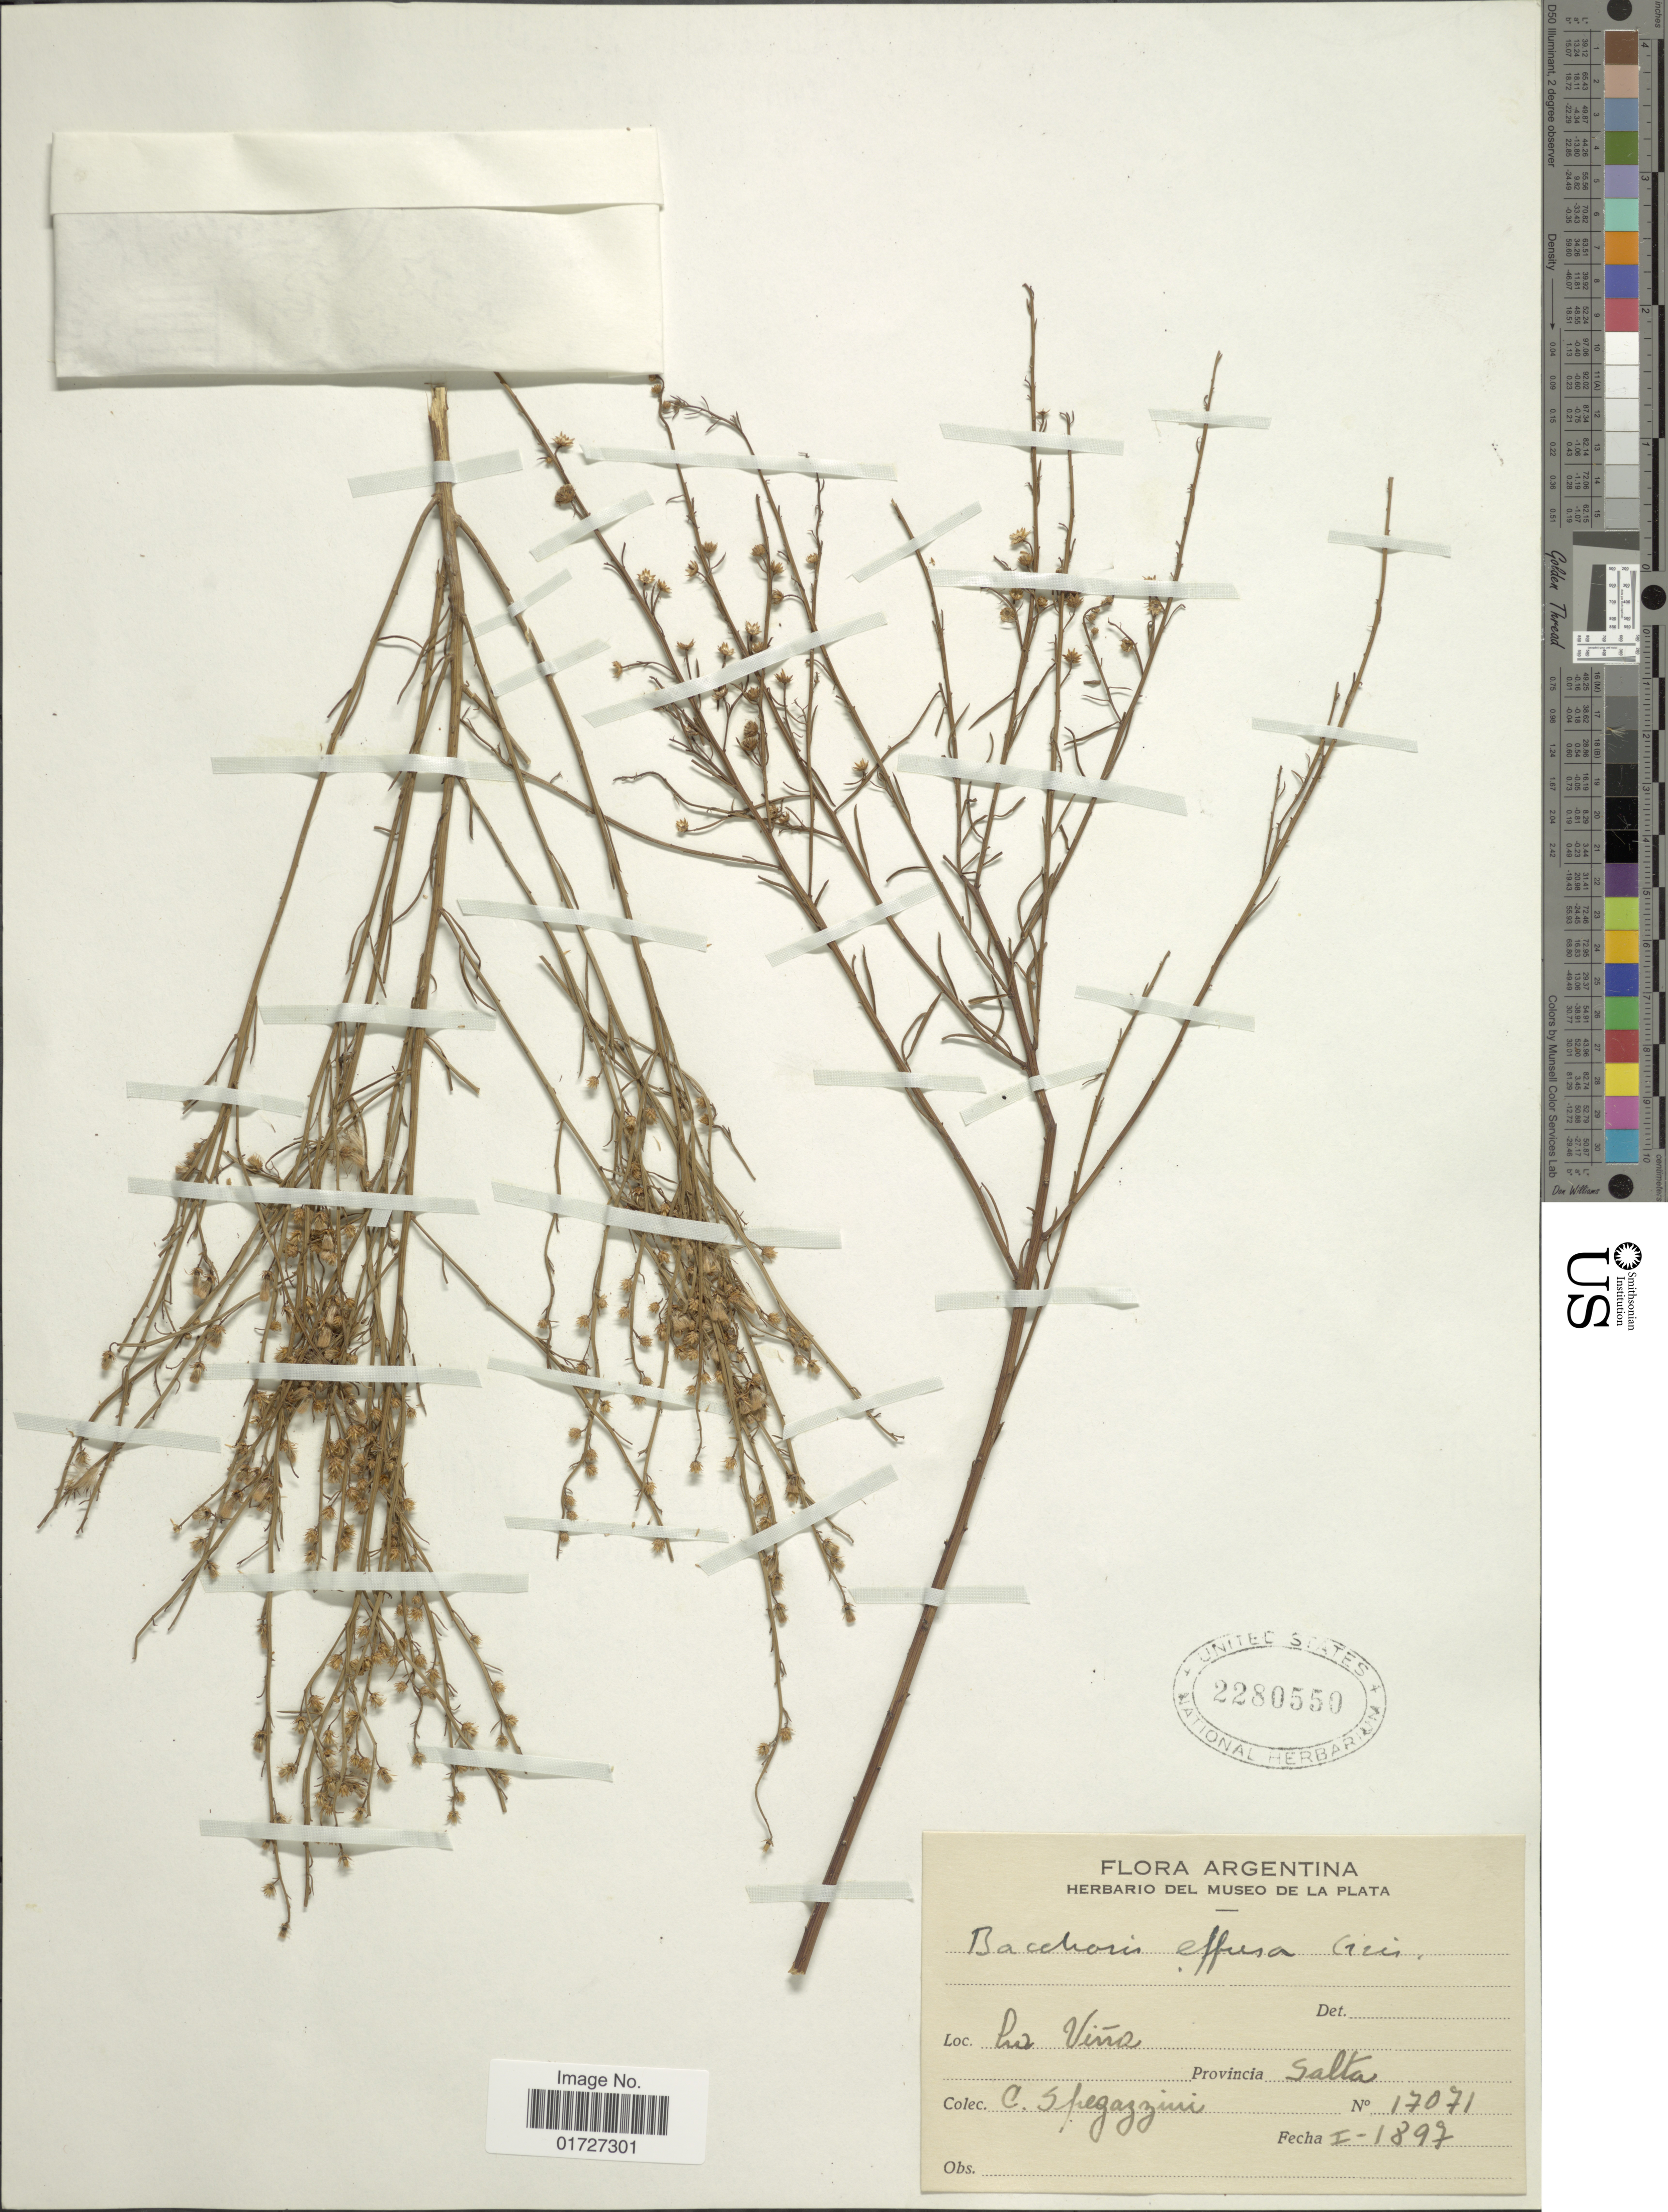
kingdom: Plantae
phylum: Tracheophyta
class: Magnoliopsida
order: Asterales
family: Asteraceae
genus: Baccharis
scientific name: Baccharis effusa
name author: Griseb.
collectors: C. L. Spegazzini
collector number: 17071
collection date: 1897-01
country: Argentina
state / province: Salta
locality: La Vina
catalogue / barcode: US 2280550